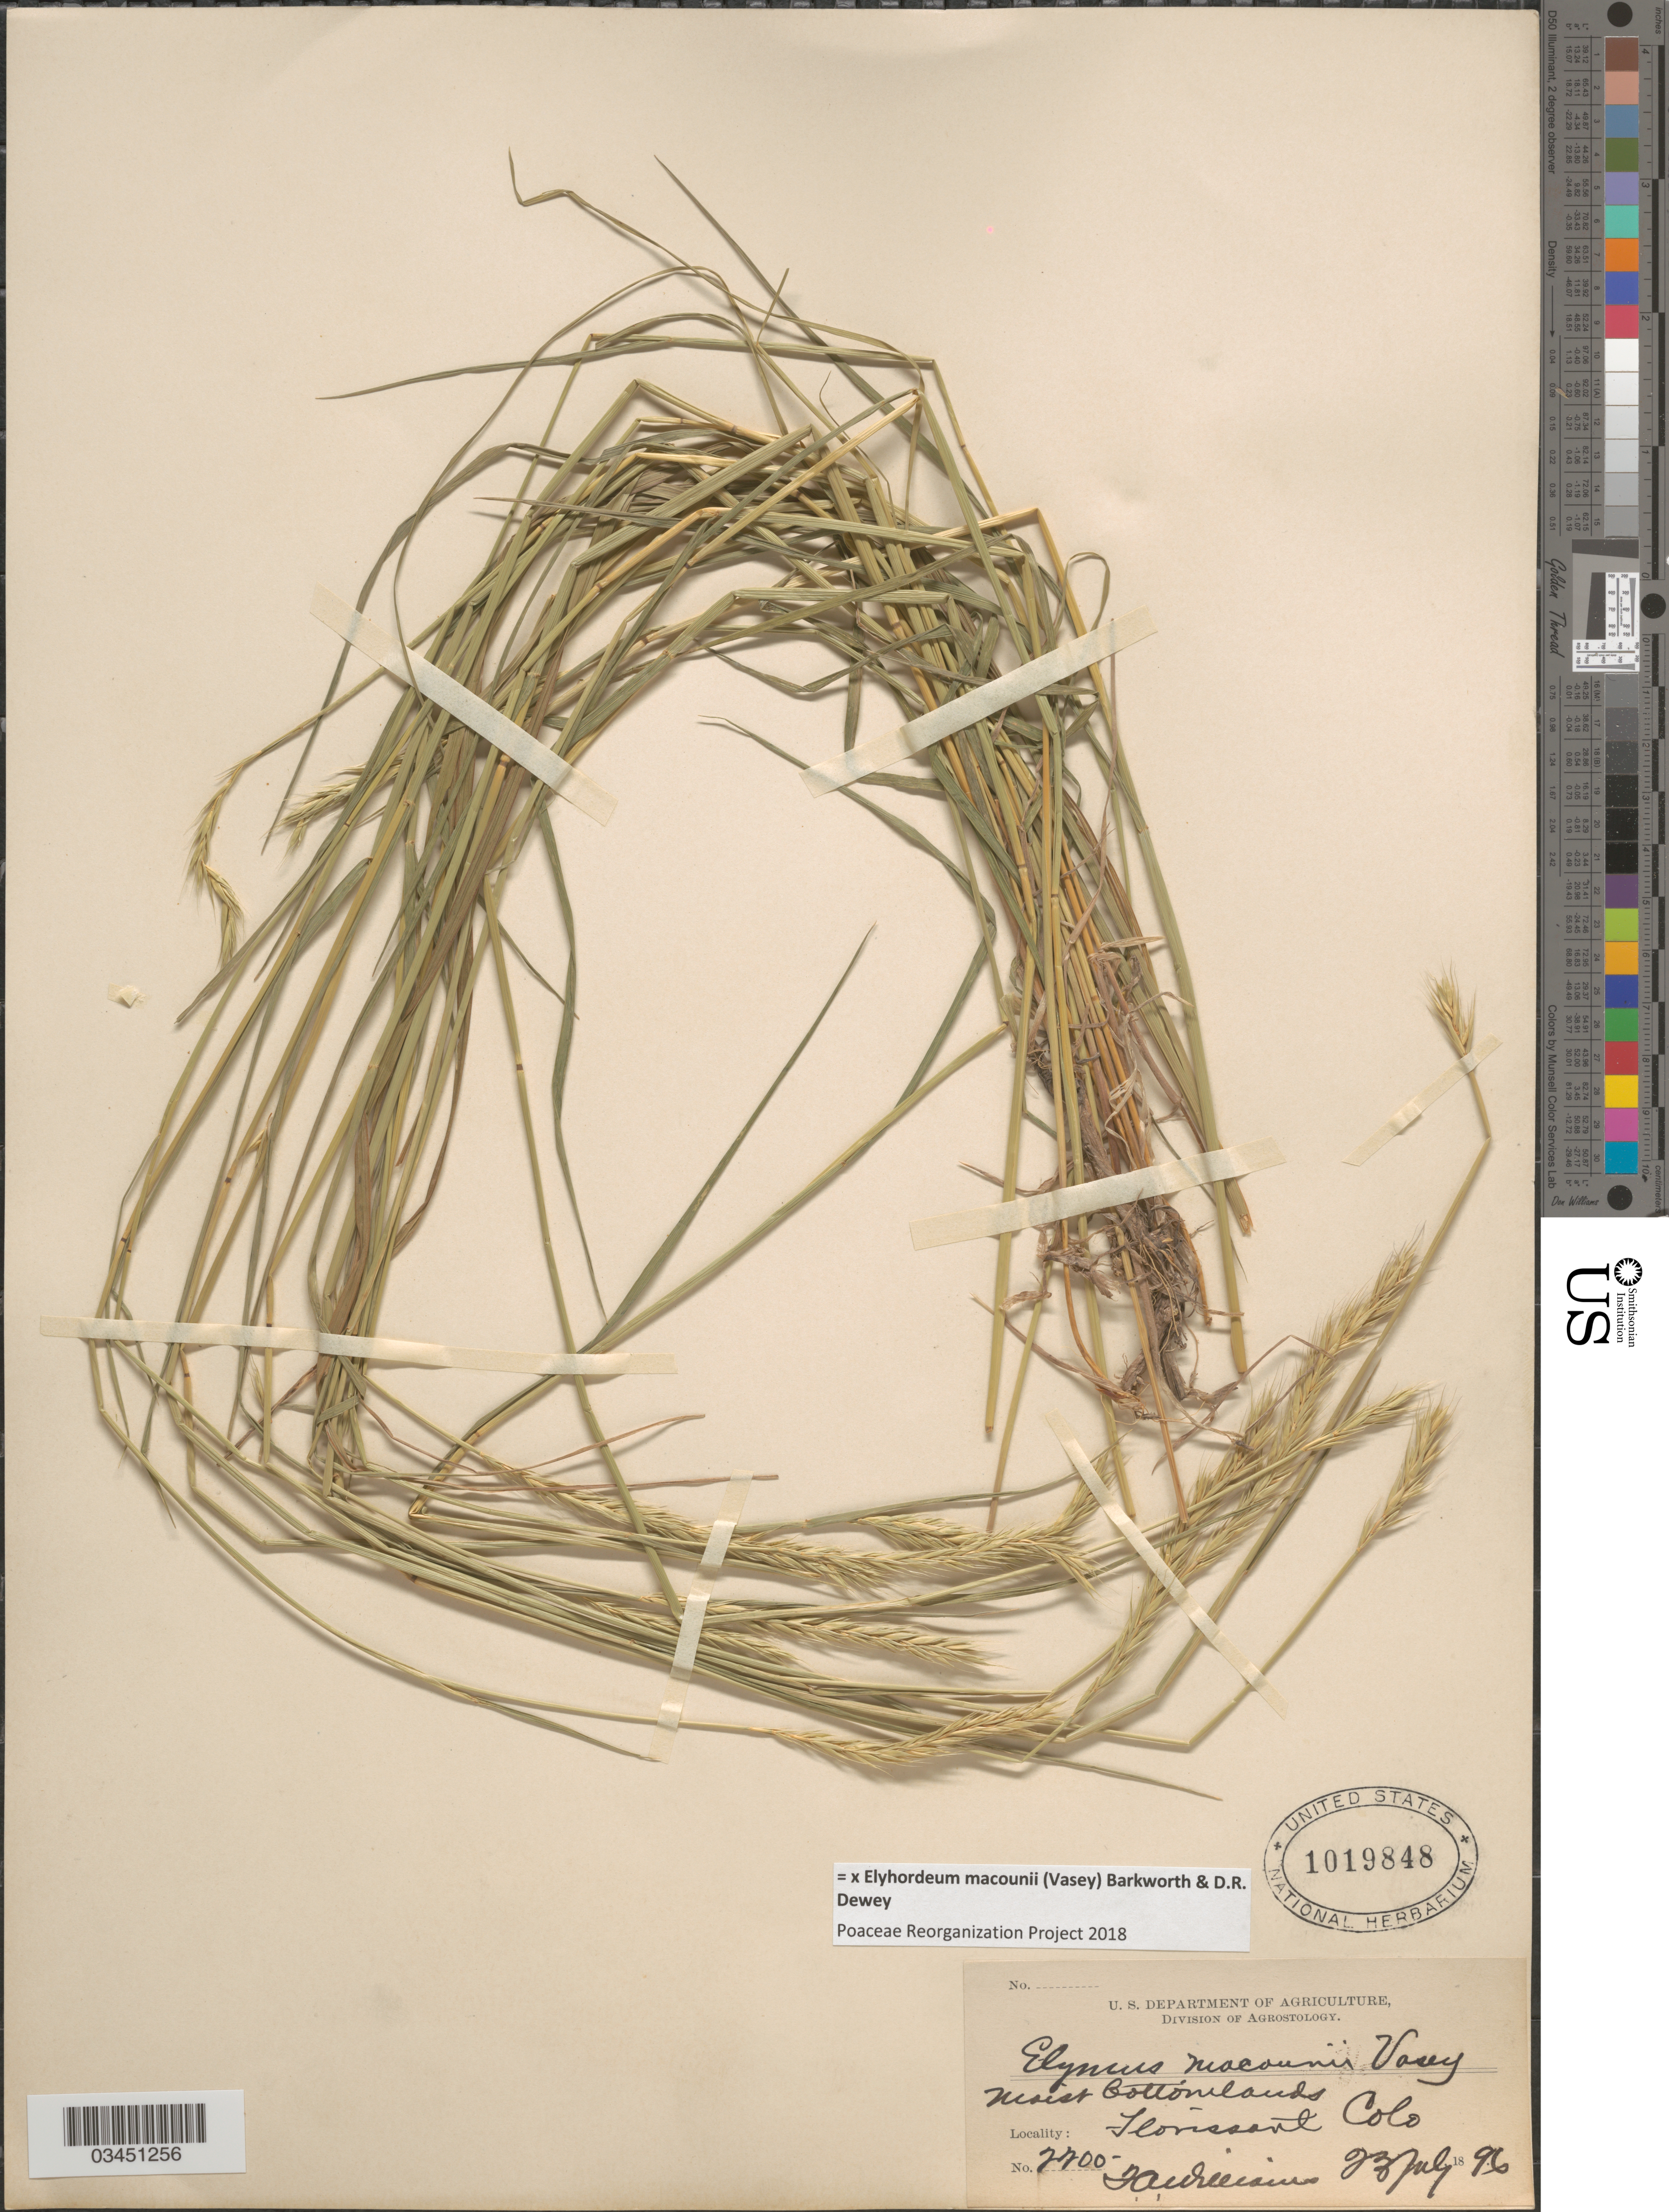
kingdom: Plantae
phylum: Tracheophyta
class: Liliopsida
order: Poales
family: Poaceae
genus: Elyhordeum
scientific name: x Elyhordeum macounii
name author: (Vasey) Barkworth & Dewey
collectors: T. Williams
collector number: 2200*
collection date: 1896-07-23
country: United States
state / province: Colorado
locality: Florissant.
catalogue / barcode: US 1019848